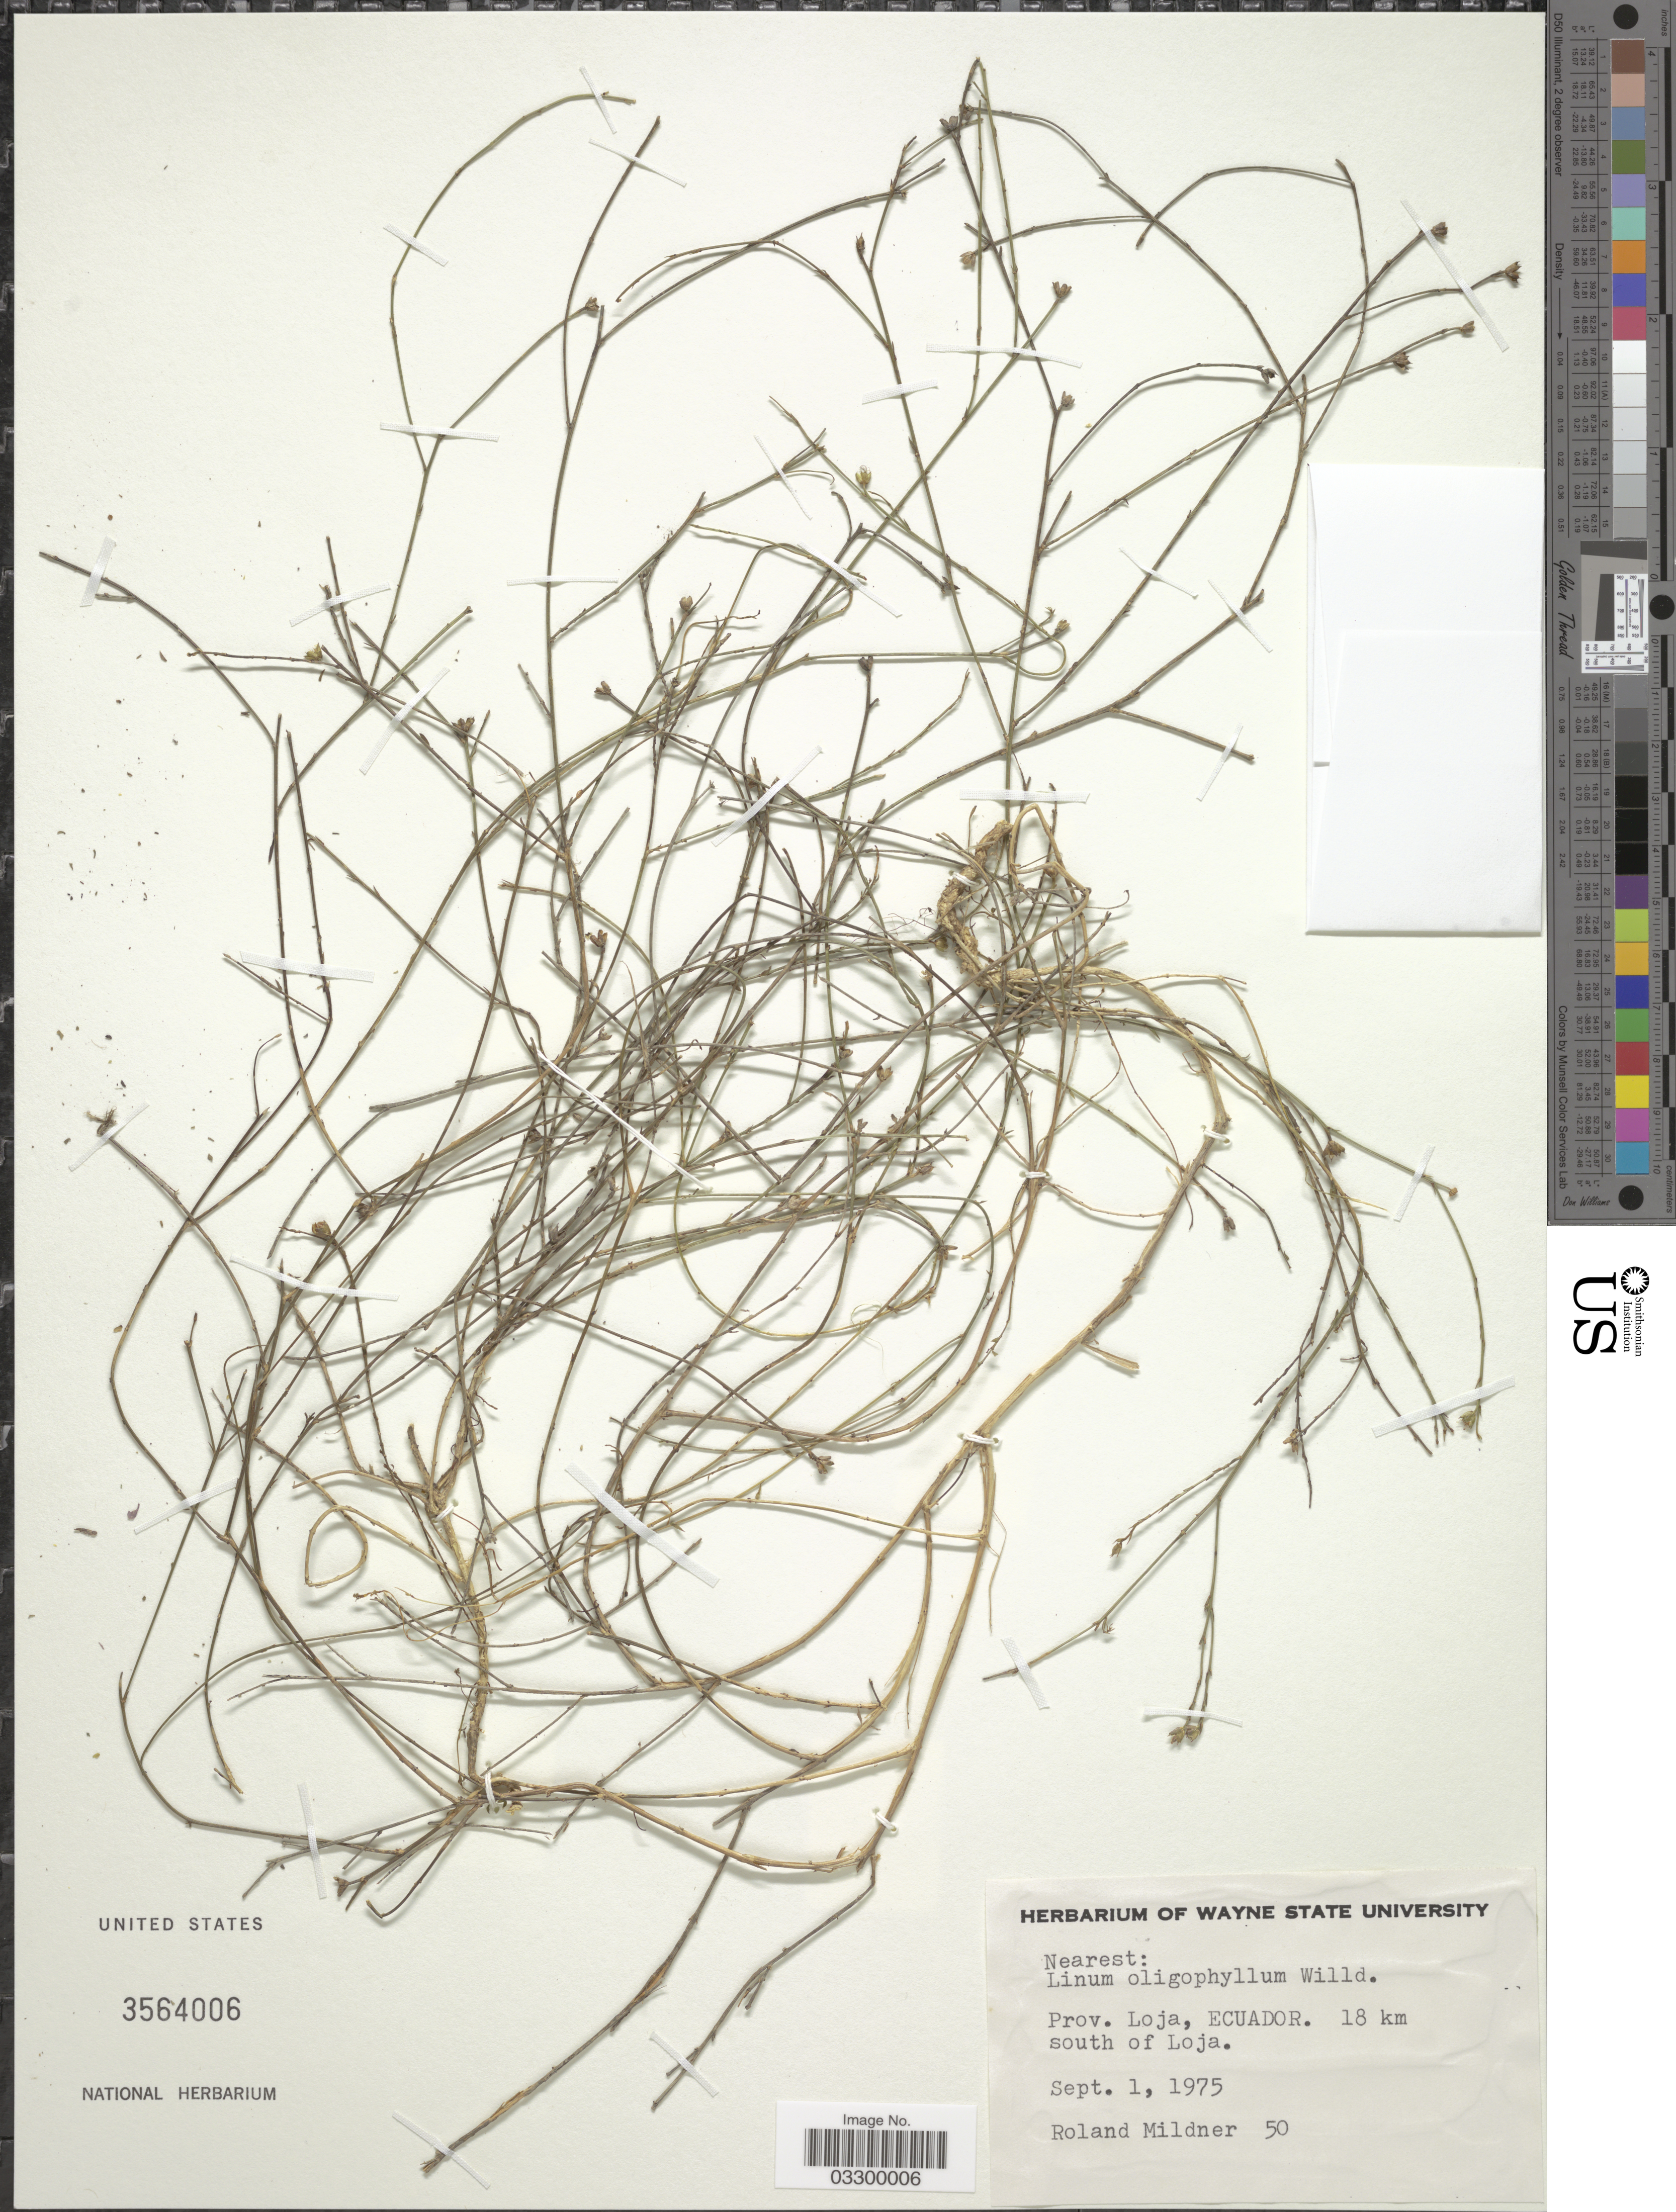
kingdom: Plantae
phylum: Tracheophyta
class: Magnoliopsida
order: Malpighiales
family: Linaceae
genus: Linum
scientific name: Linum oligophyllum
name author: Willd. ex Schult.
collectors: R. Mildner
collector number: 50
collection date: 1975-09-01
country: Ecuador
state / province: Loja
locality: Prov. Loja. 18 km south of Loja.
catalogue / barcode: US 3564006